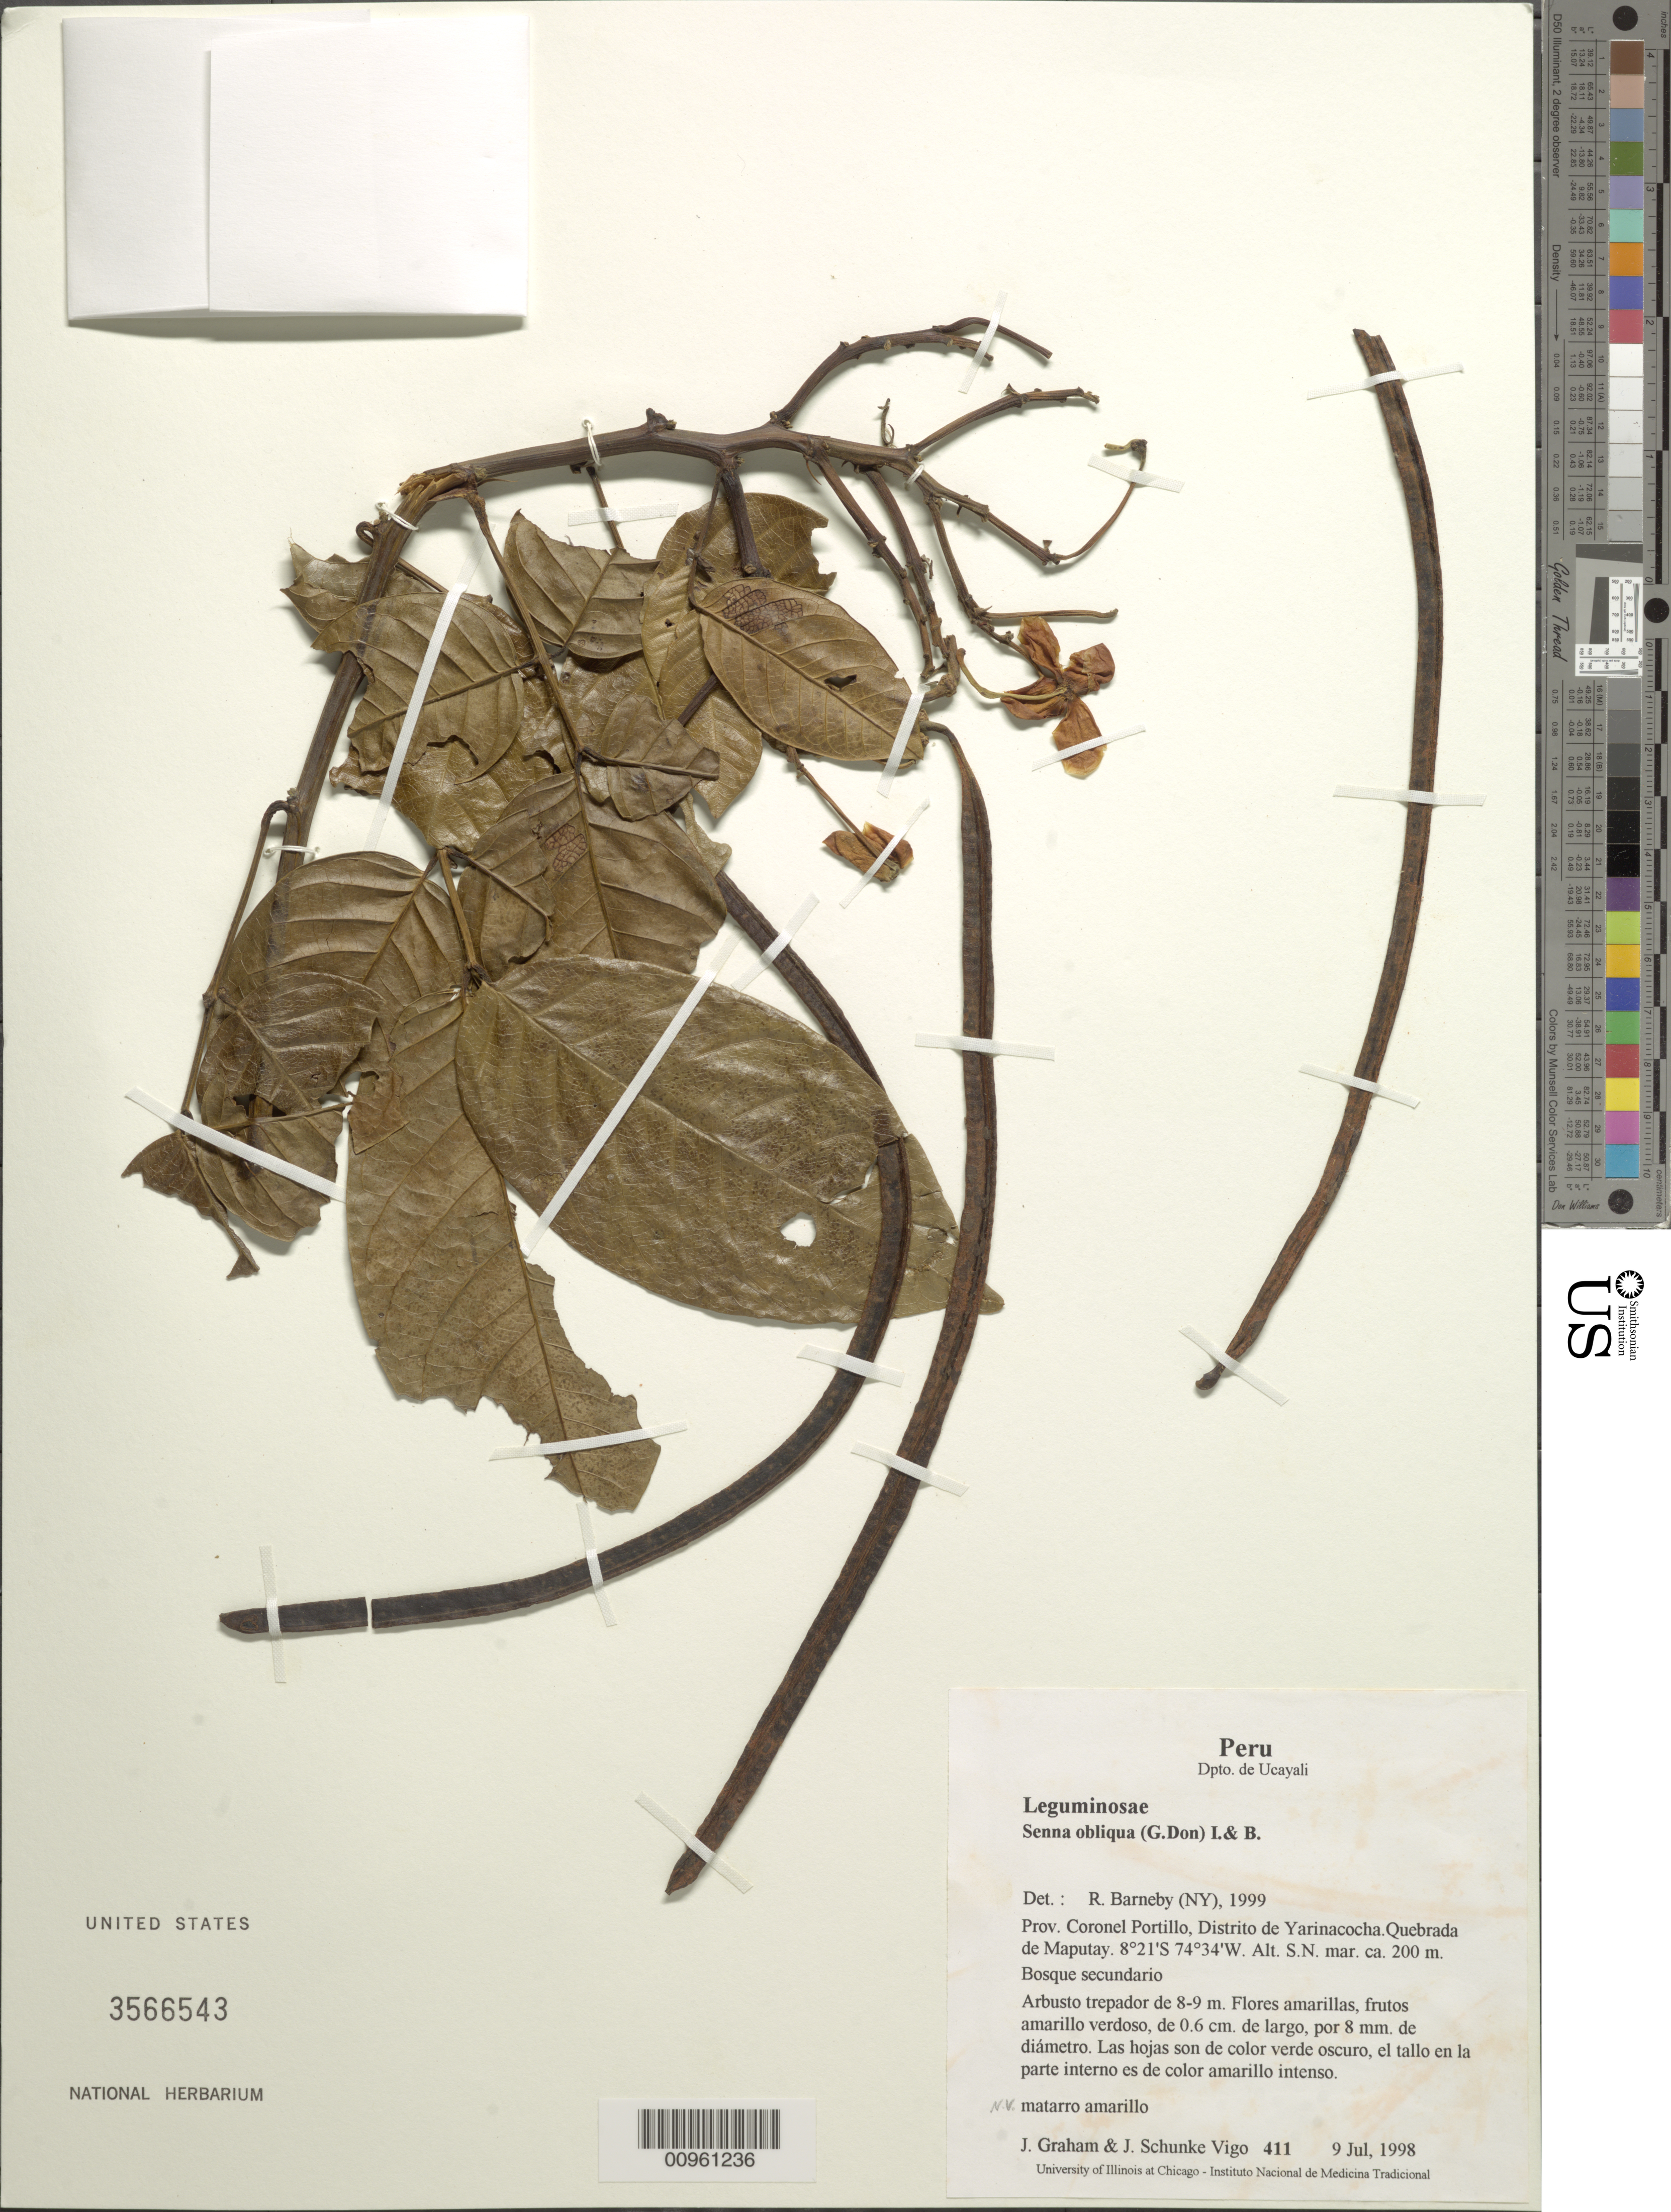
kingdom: Plantae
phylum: Tracheophyta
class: Magnoliopsida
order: Fabales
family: Fabaceae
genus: Senna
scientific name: Senna obliqua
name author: (G. Don) H.S. Irwin & Barneby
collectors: J. Graham & J. Schunke Vigo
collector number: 411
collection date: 1998-07-09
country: Peru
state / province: Ucayali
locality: Quebrada de Maputay, distrito de Yarinacocha, prov. Coronel Portillo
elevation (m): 200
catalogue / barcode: US 3566543